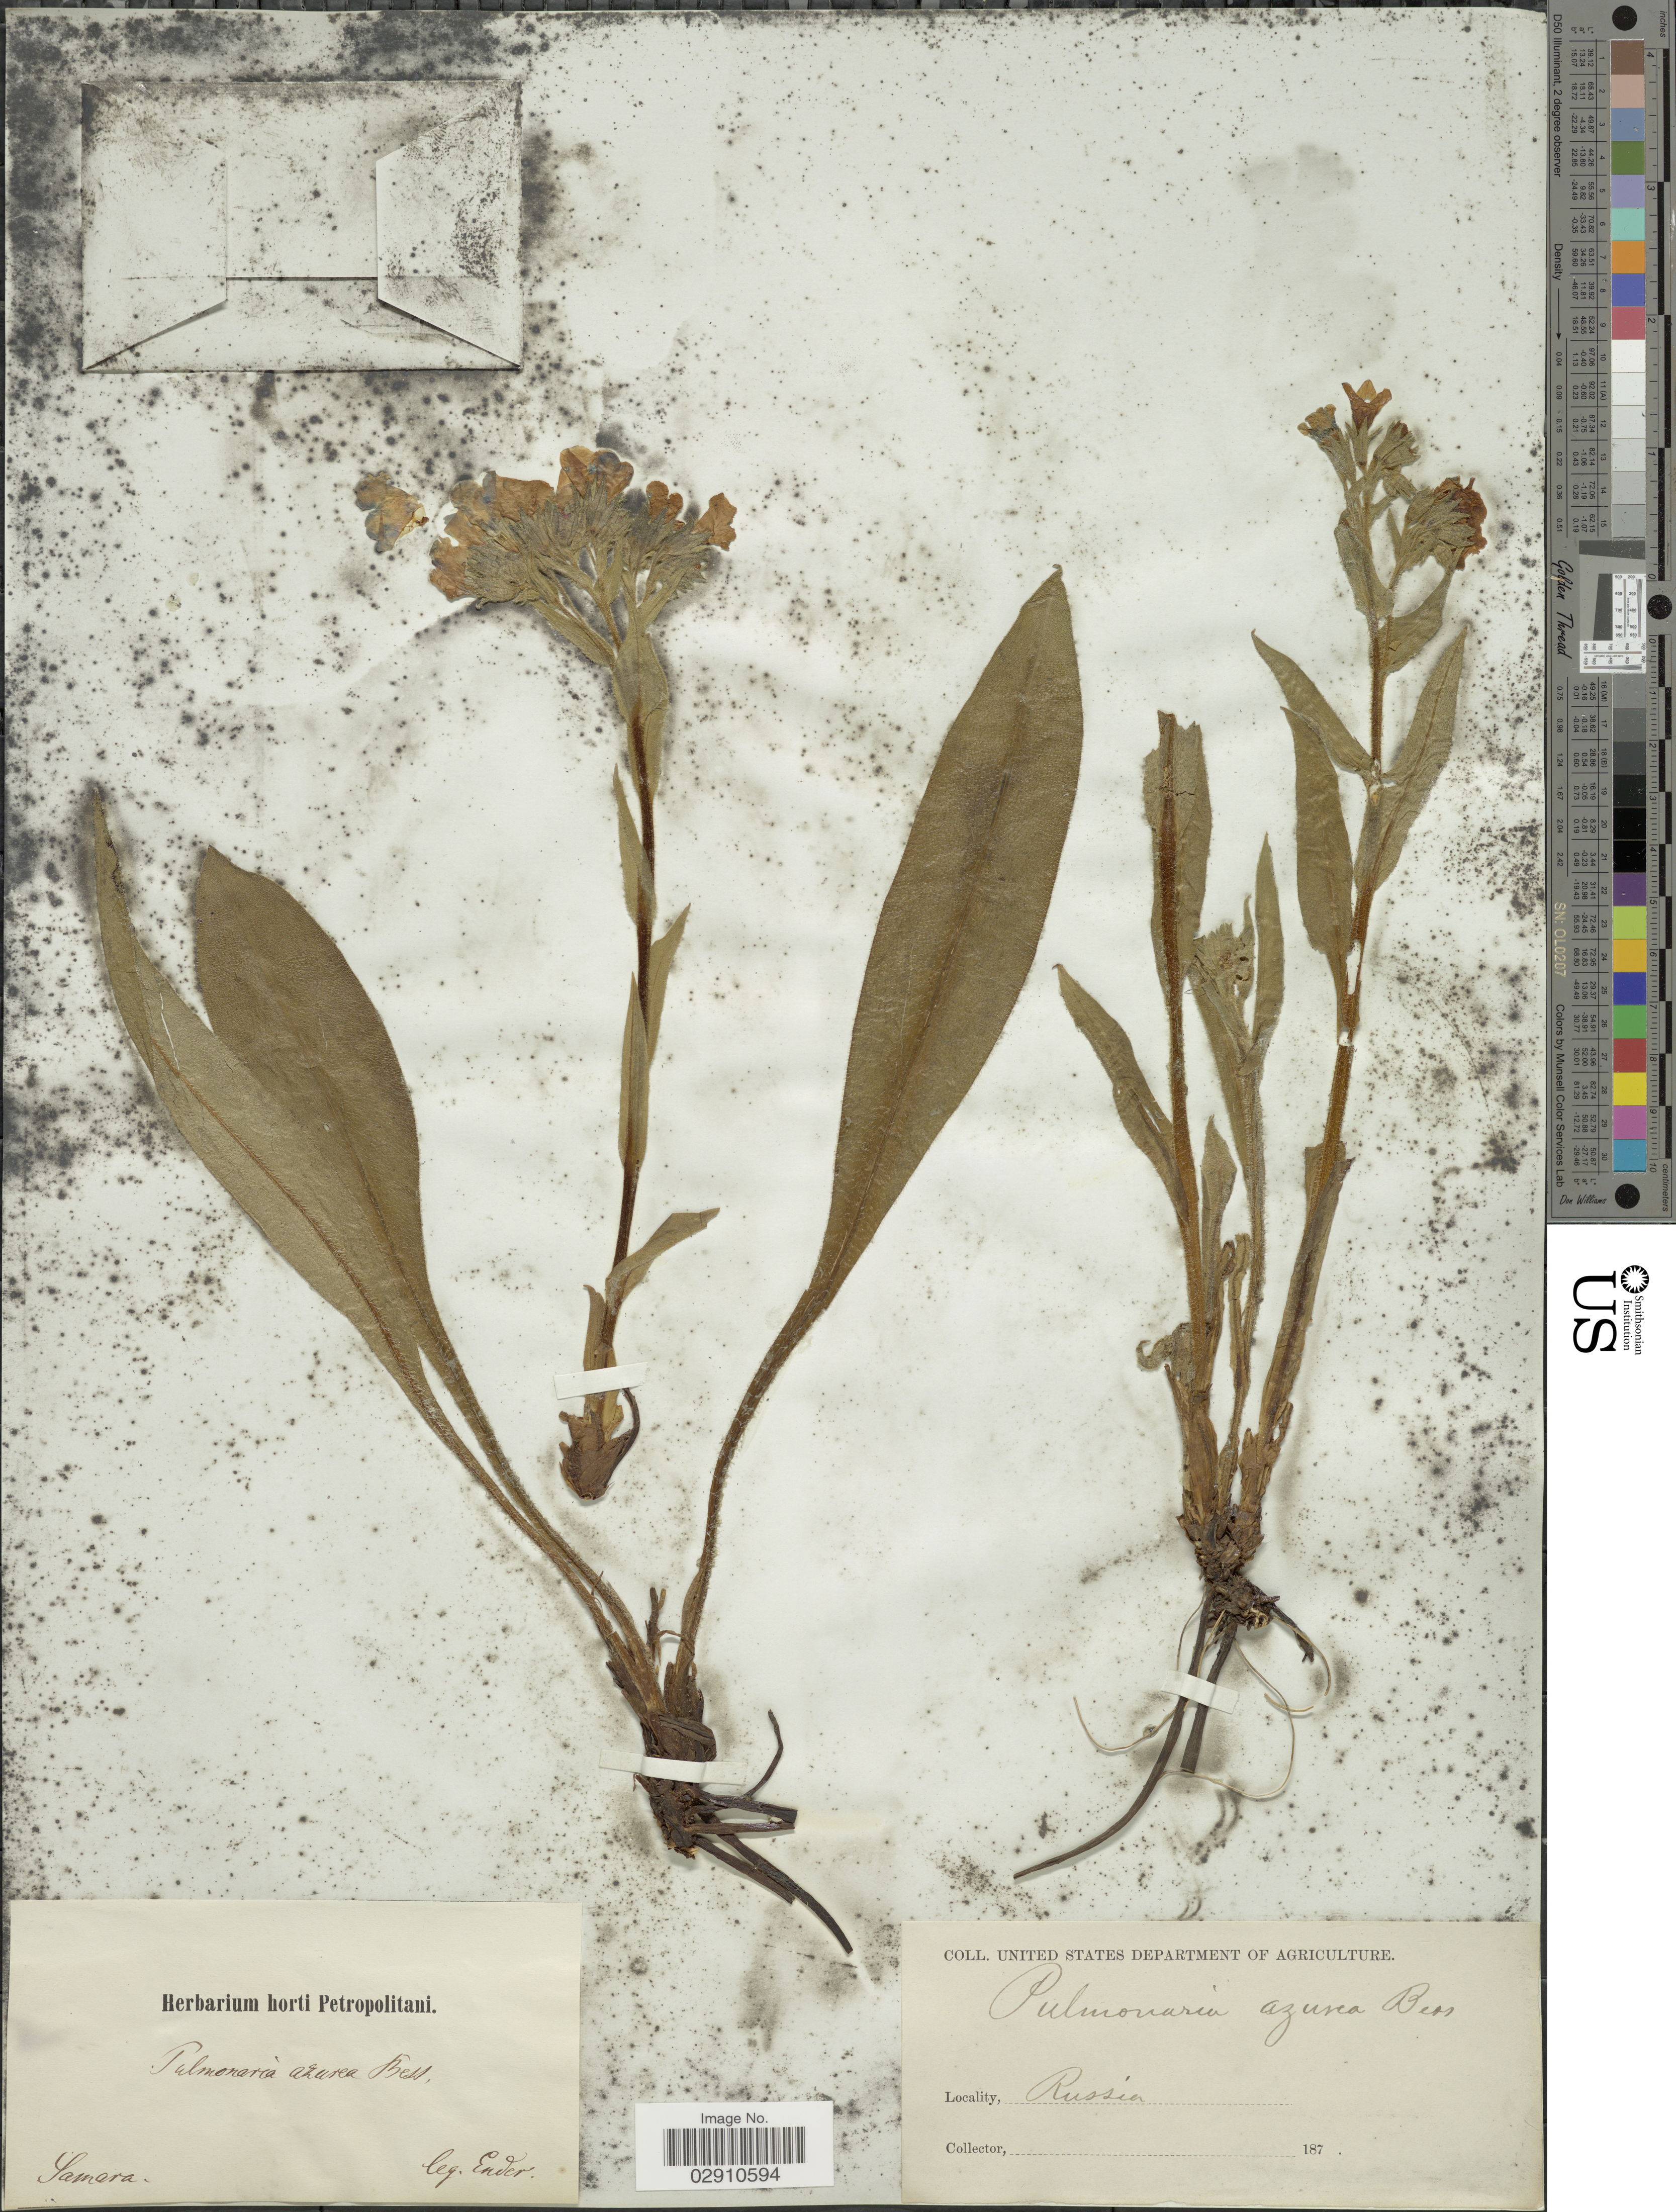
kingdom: Plantae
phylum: Tracheophyta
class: Magnoliopsida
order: Boraginales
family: Boraginaceae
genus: Pulmonaria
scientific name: Pulmonaria azurea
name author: Besser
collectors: Ender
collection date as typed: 187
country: Russian Federation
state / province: Samara